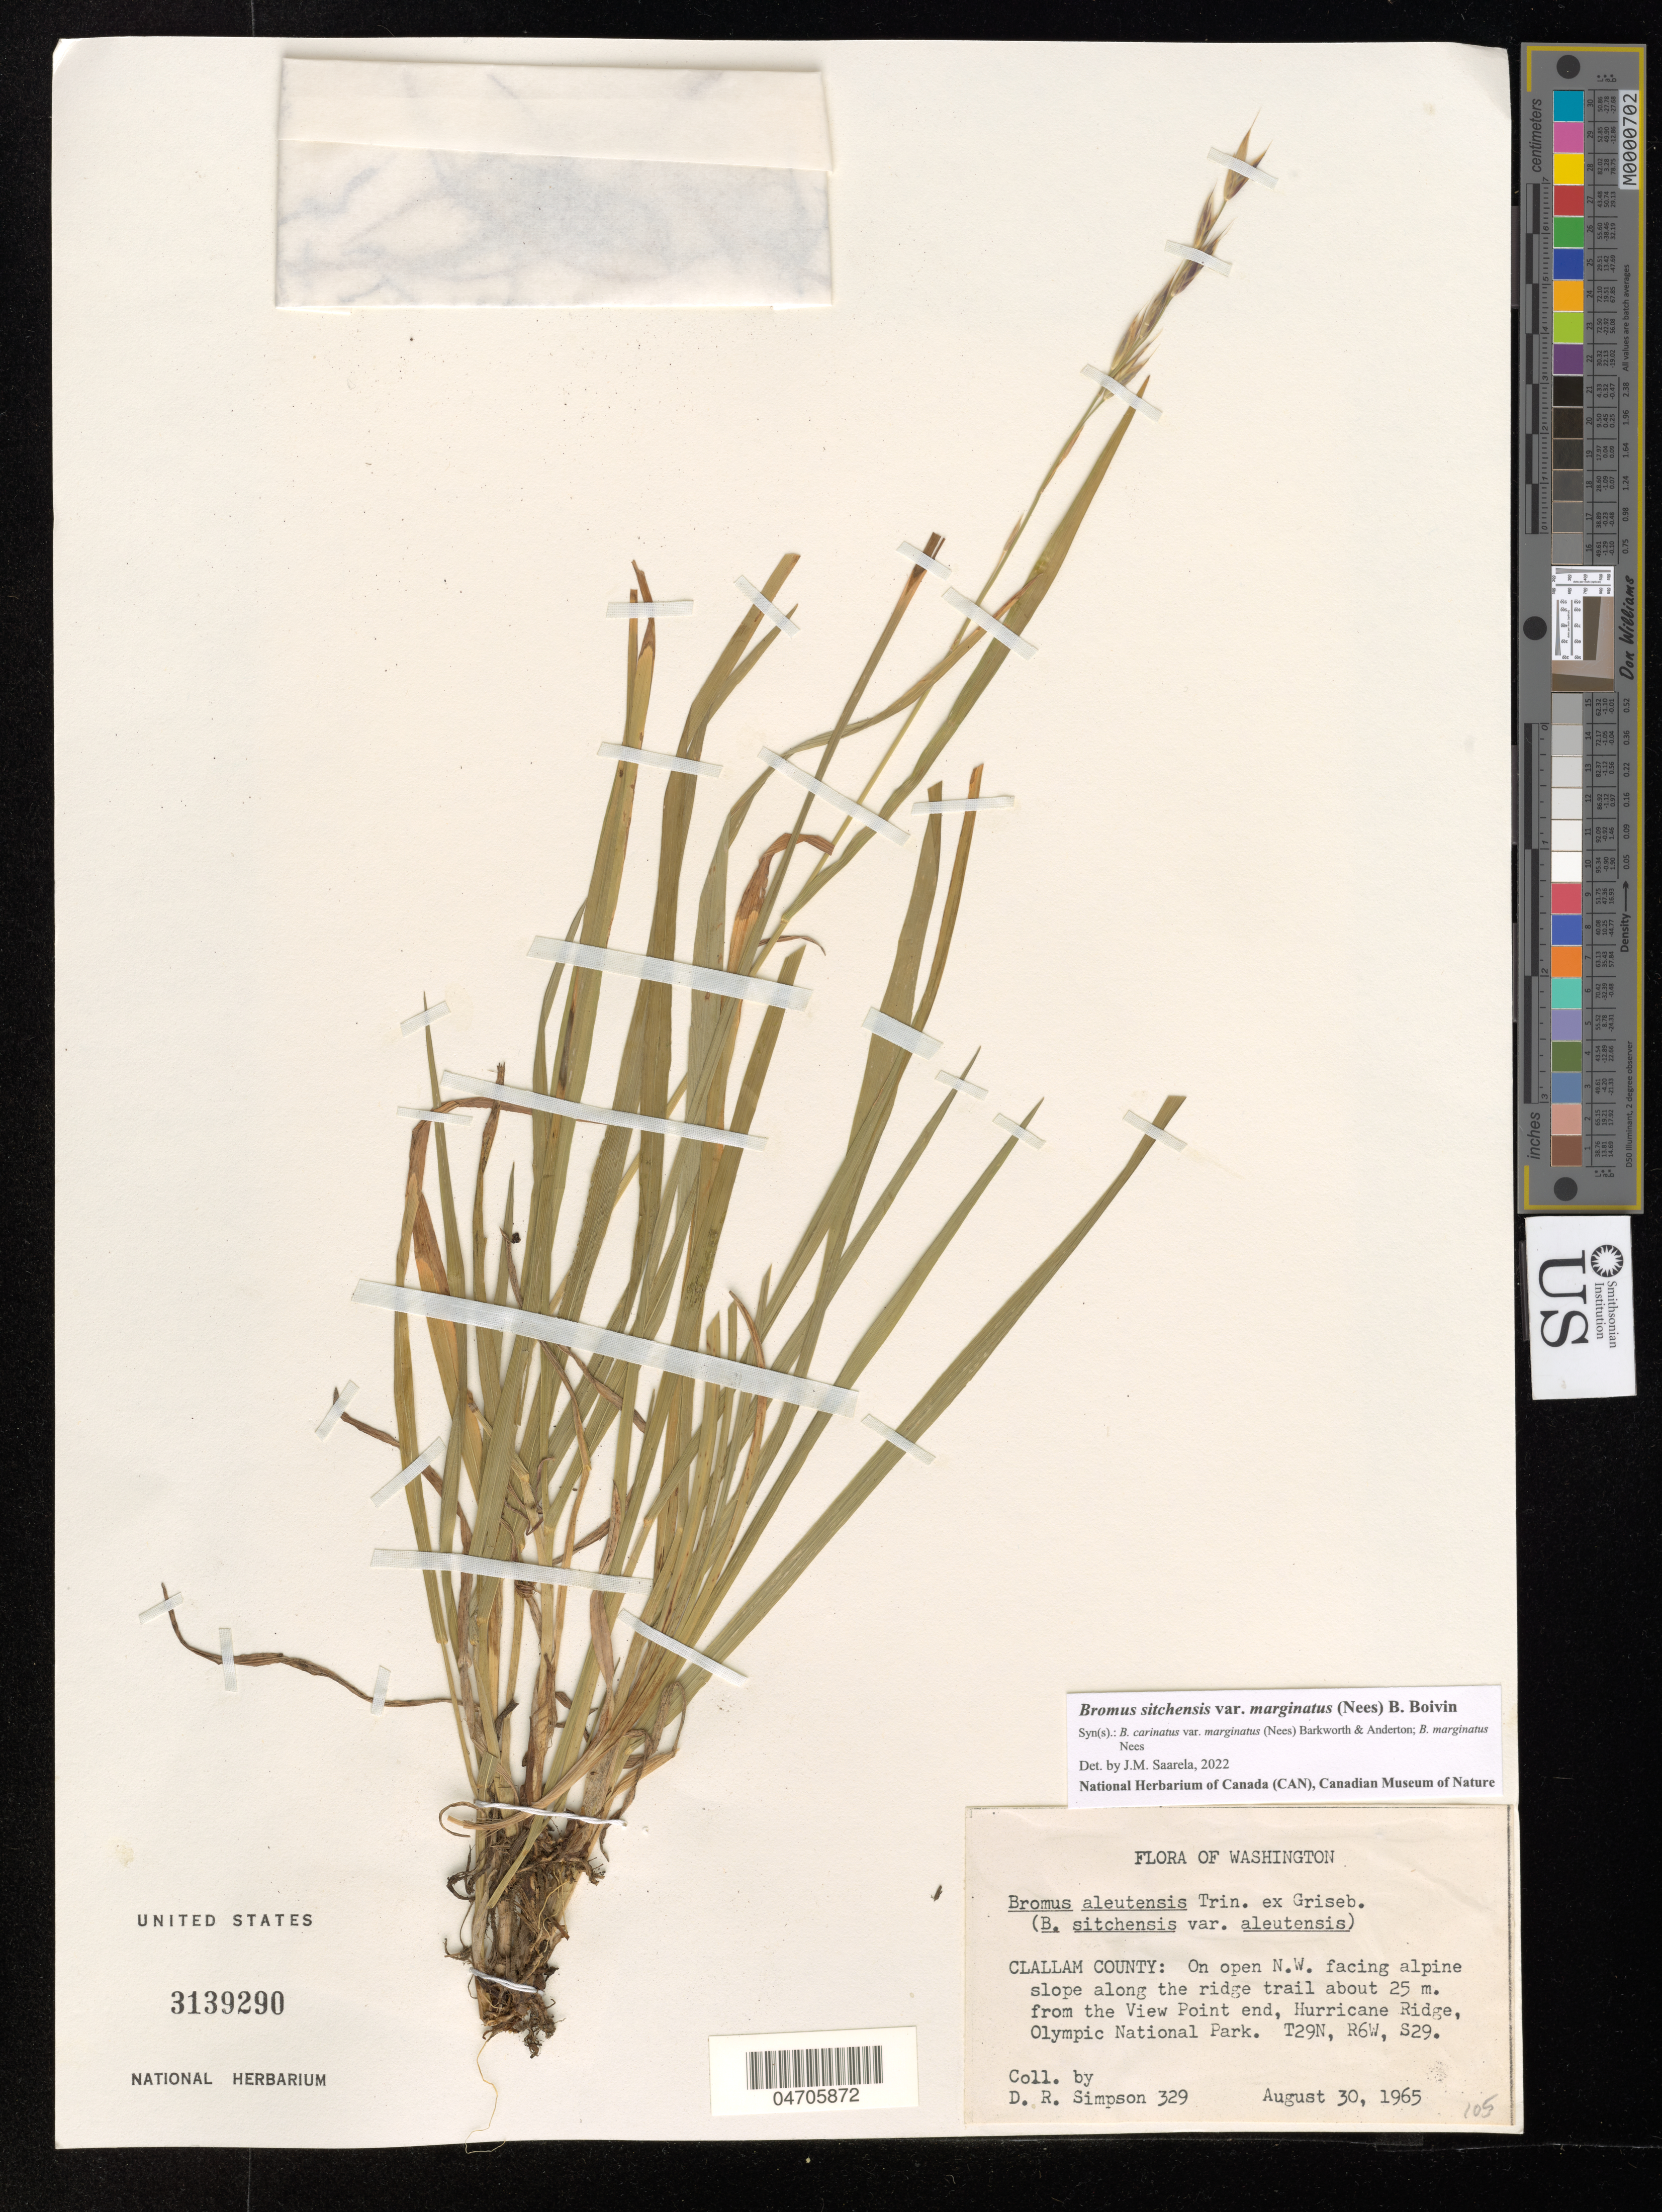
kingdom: Plantae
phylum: Tracheophyta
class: Liliopsida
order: Poales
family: Poaceae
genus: Bromus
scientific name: Bromus sitchensis var. polyanthus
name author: (Scribn. ex Shear) R.E. Brainerd & Otting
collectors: D. R. Simpson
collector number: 329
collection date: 1965-08-30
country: United States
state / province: Washington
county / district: Clallam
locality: Clallam County: On open N.W. facing alpine slope along the ridge trail about 25 m. from the View Point end, Hurrican Ridge, Olympic National Park. T29N, R6W, S29.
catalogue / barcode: US 3139290